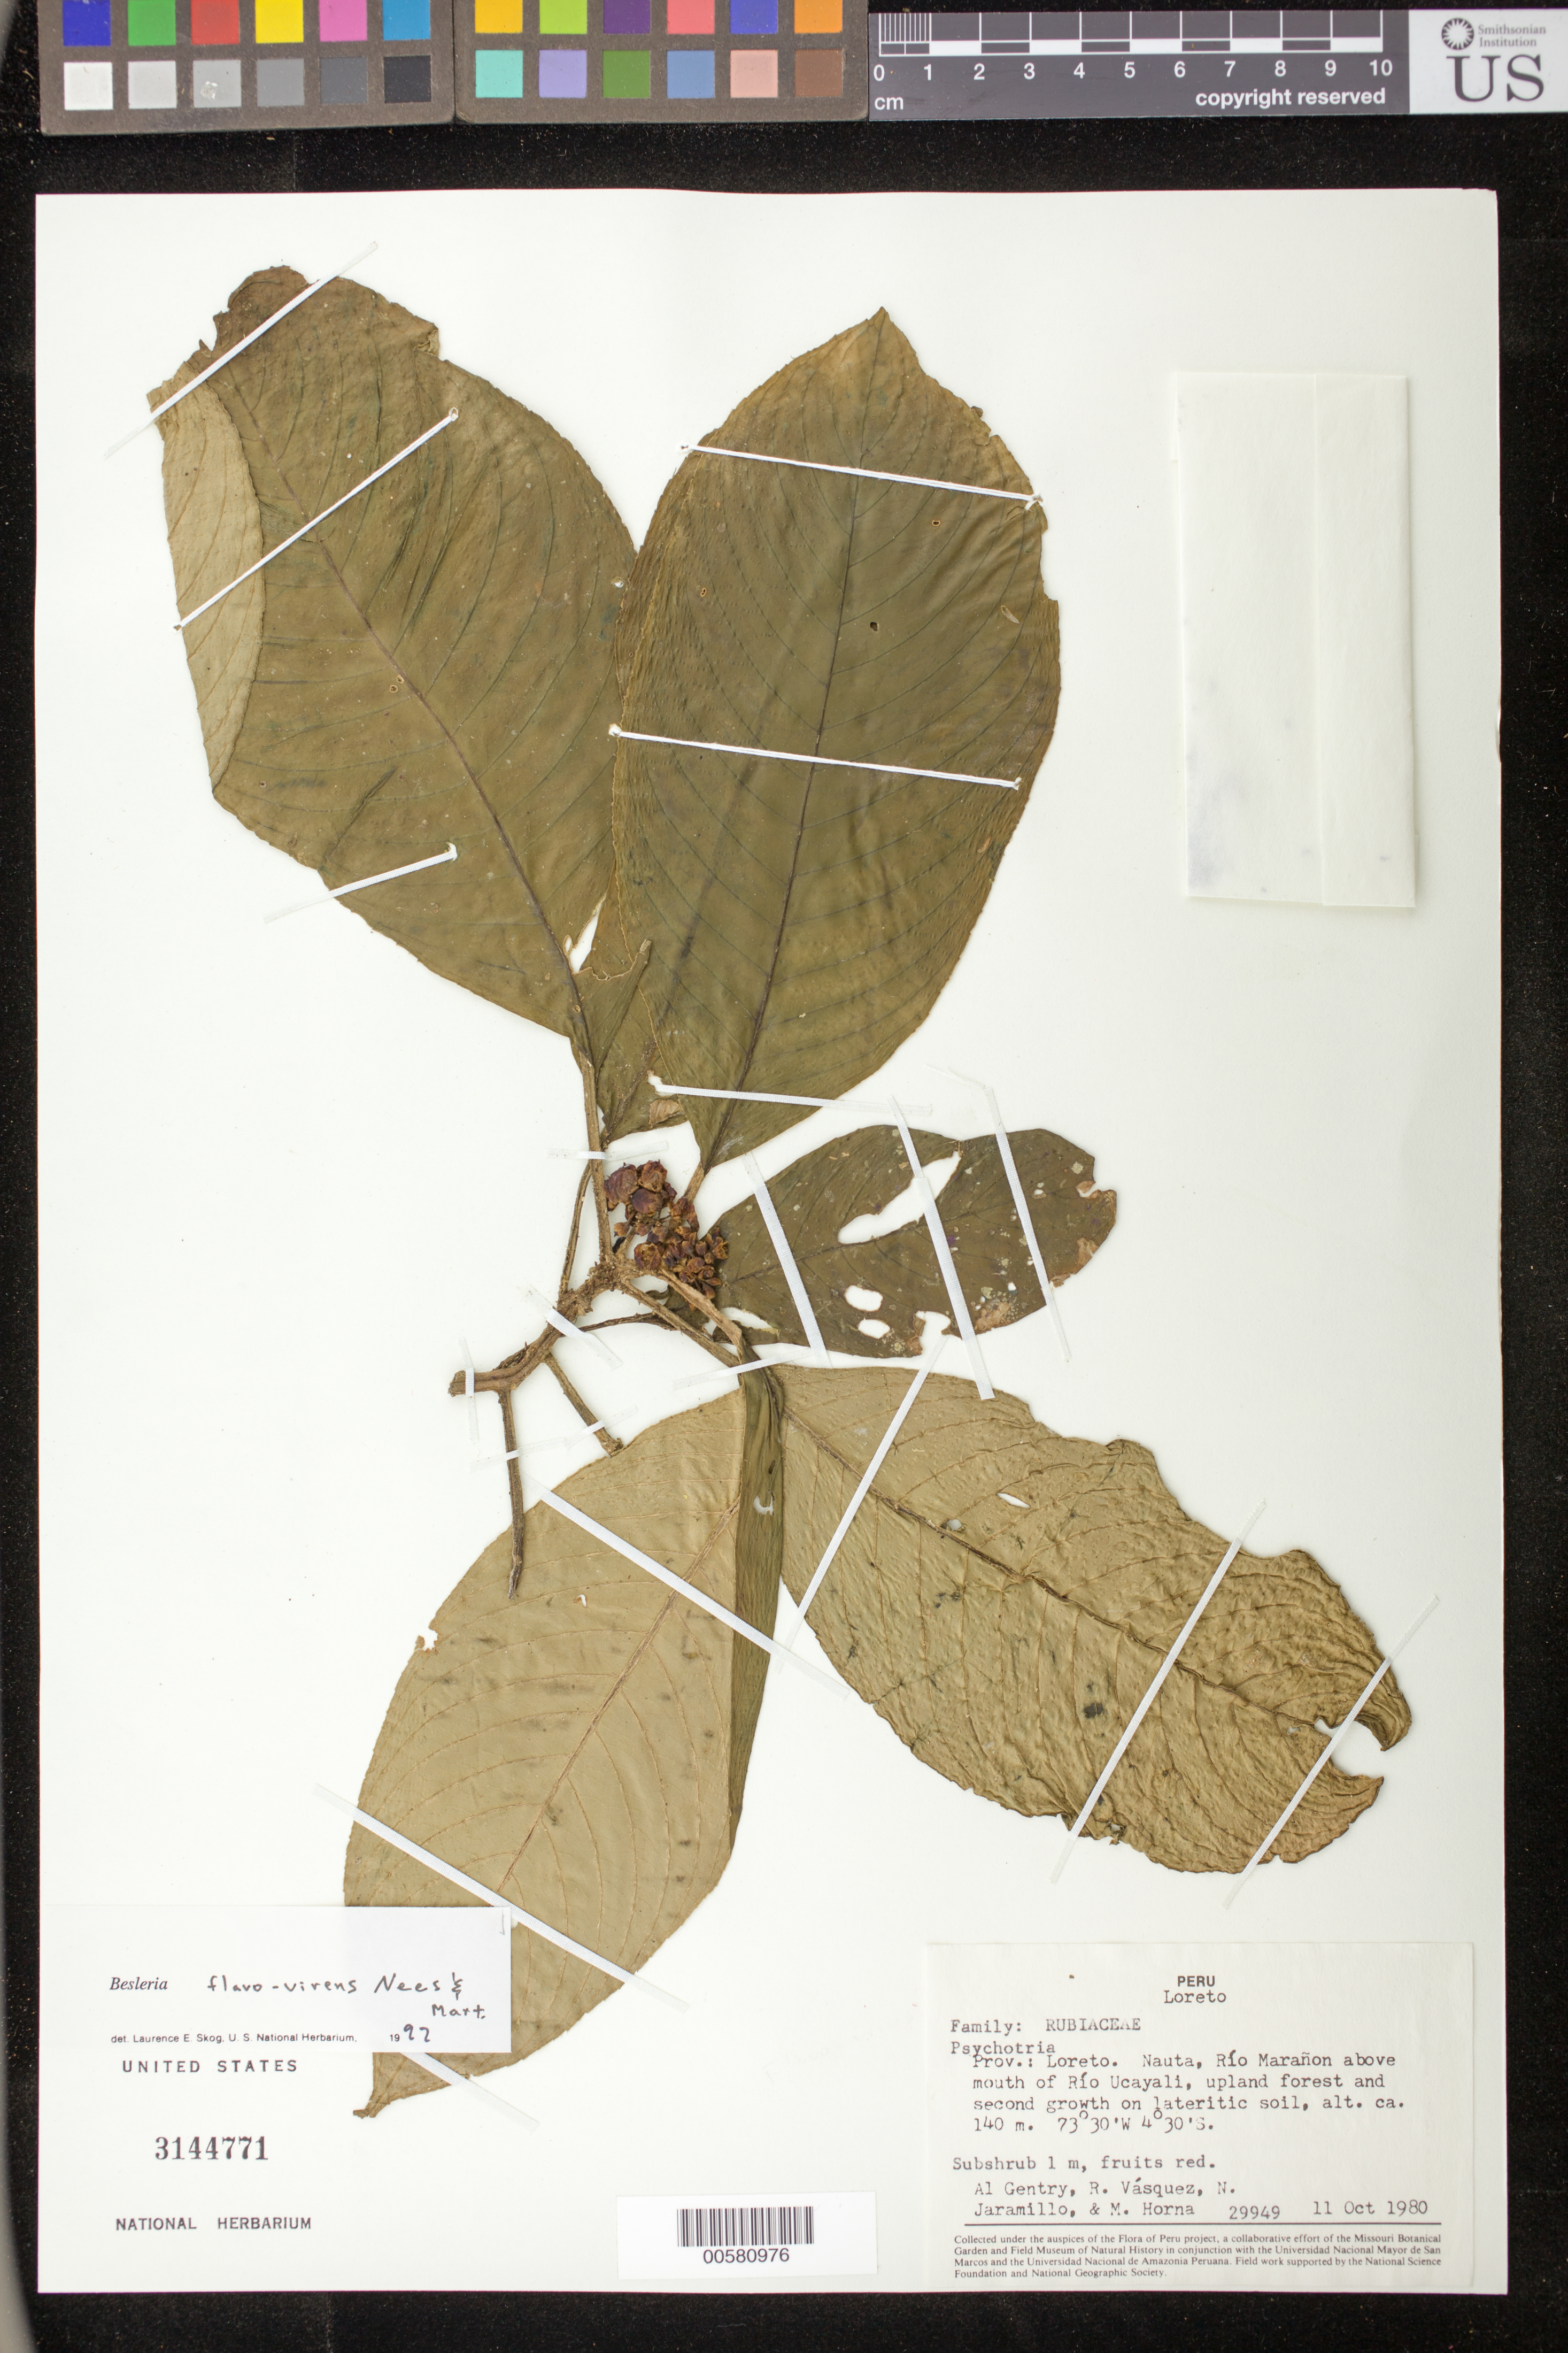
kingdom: Plantae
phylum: Tracheophyta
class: Magnoliopsida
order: Lamiales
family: Gesneriaceae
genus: Besleria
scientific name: Besleria flavo-virens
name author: Nees & Mart.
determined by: Skog, Laurence E.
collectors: A. H. Gentry, R. Vásquez, N. Jaramillo & M. Horna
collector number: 29949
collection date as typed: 11 Oct 1980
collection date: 1980-10-11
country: Peru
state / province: Loreto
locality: Prov. Loreto; Nauta, Río Marañon above mouth of Río Ucayali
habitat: Upland forest and second growth on lateritic soil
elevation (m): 140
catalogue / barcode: US 3144771